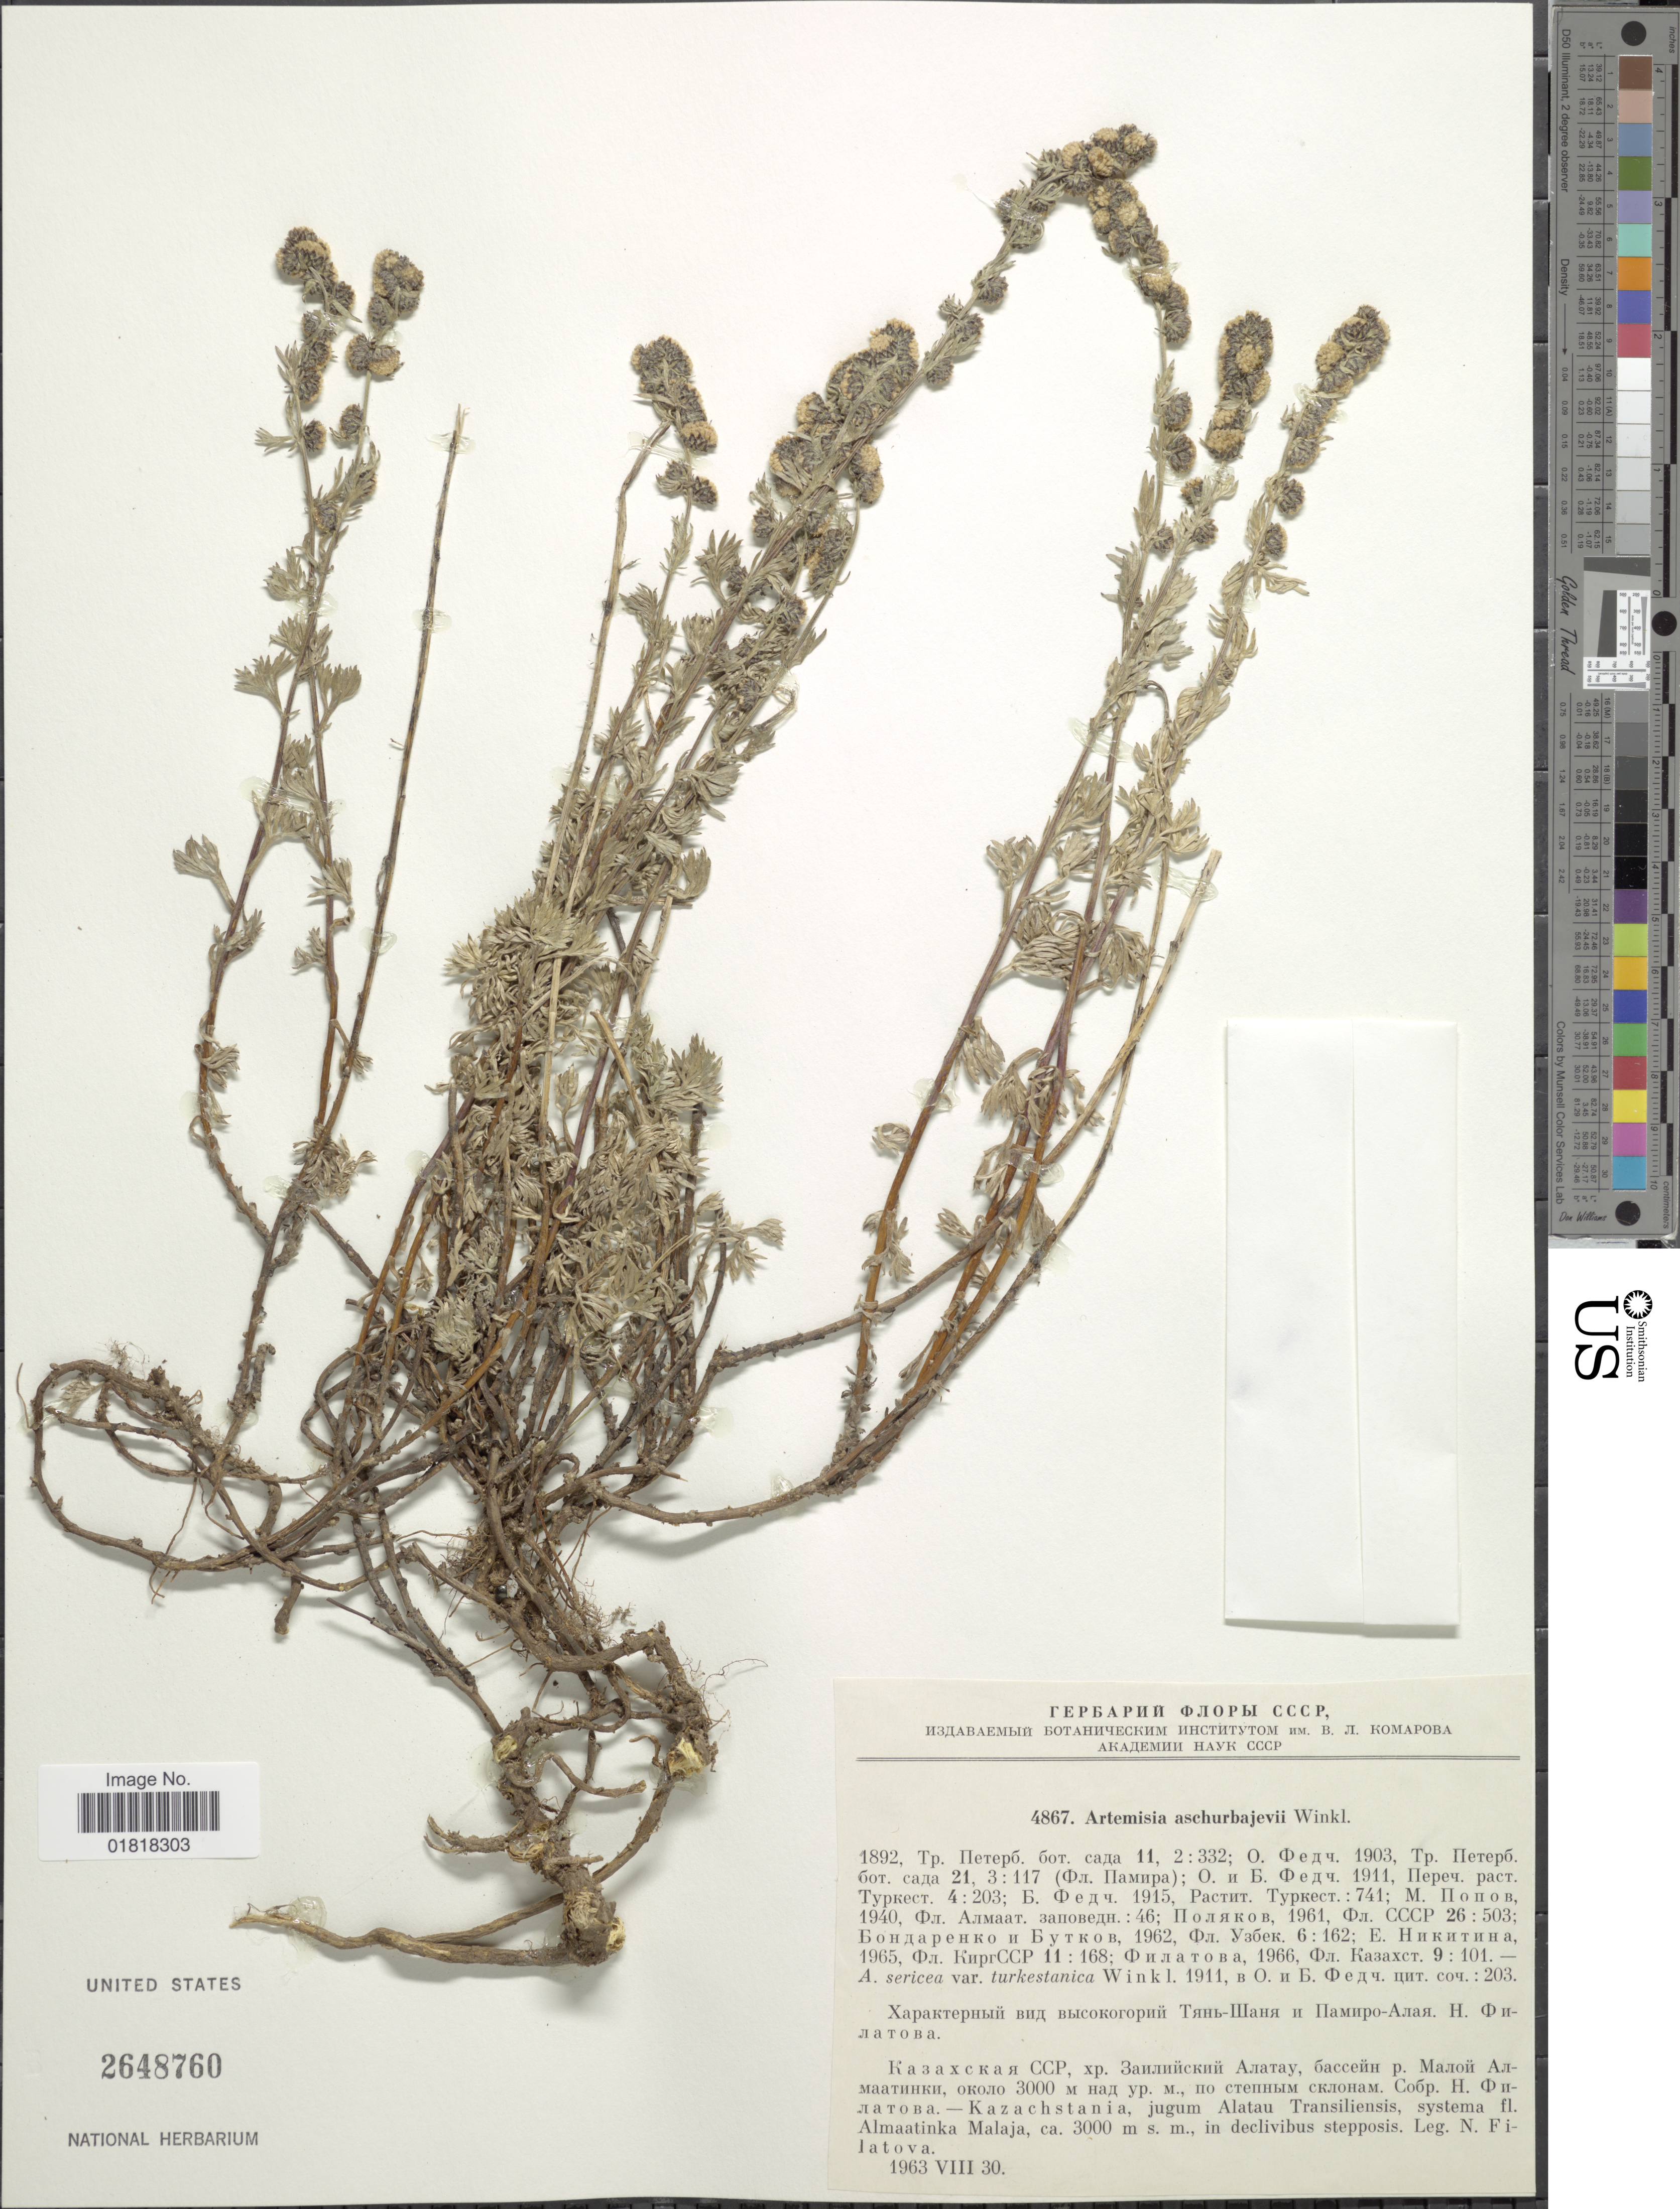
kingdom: Plantae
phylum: Tracheophyta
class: Magnoliopsida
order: Asterales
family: Asteraceae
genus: Artemisia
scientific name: Artemisia aschurbajevii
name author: C. Winkl.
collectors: N. Filatova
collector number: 4867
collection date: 1963-08-30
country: Kazakhstan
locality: Kazachstania, jugum Alatau Transiliensis, systema fl. Alamaatinka Malaja, in declivibus stepposis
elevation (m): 3000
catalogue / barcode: US 2648760